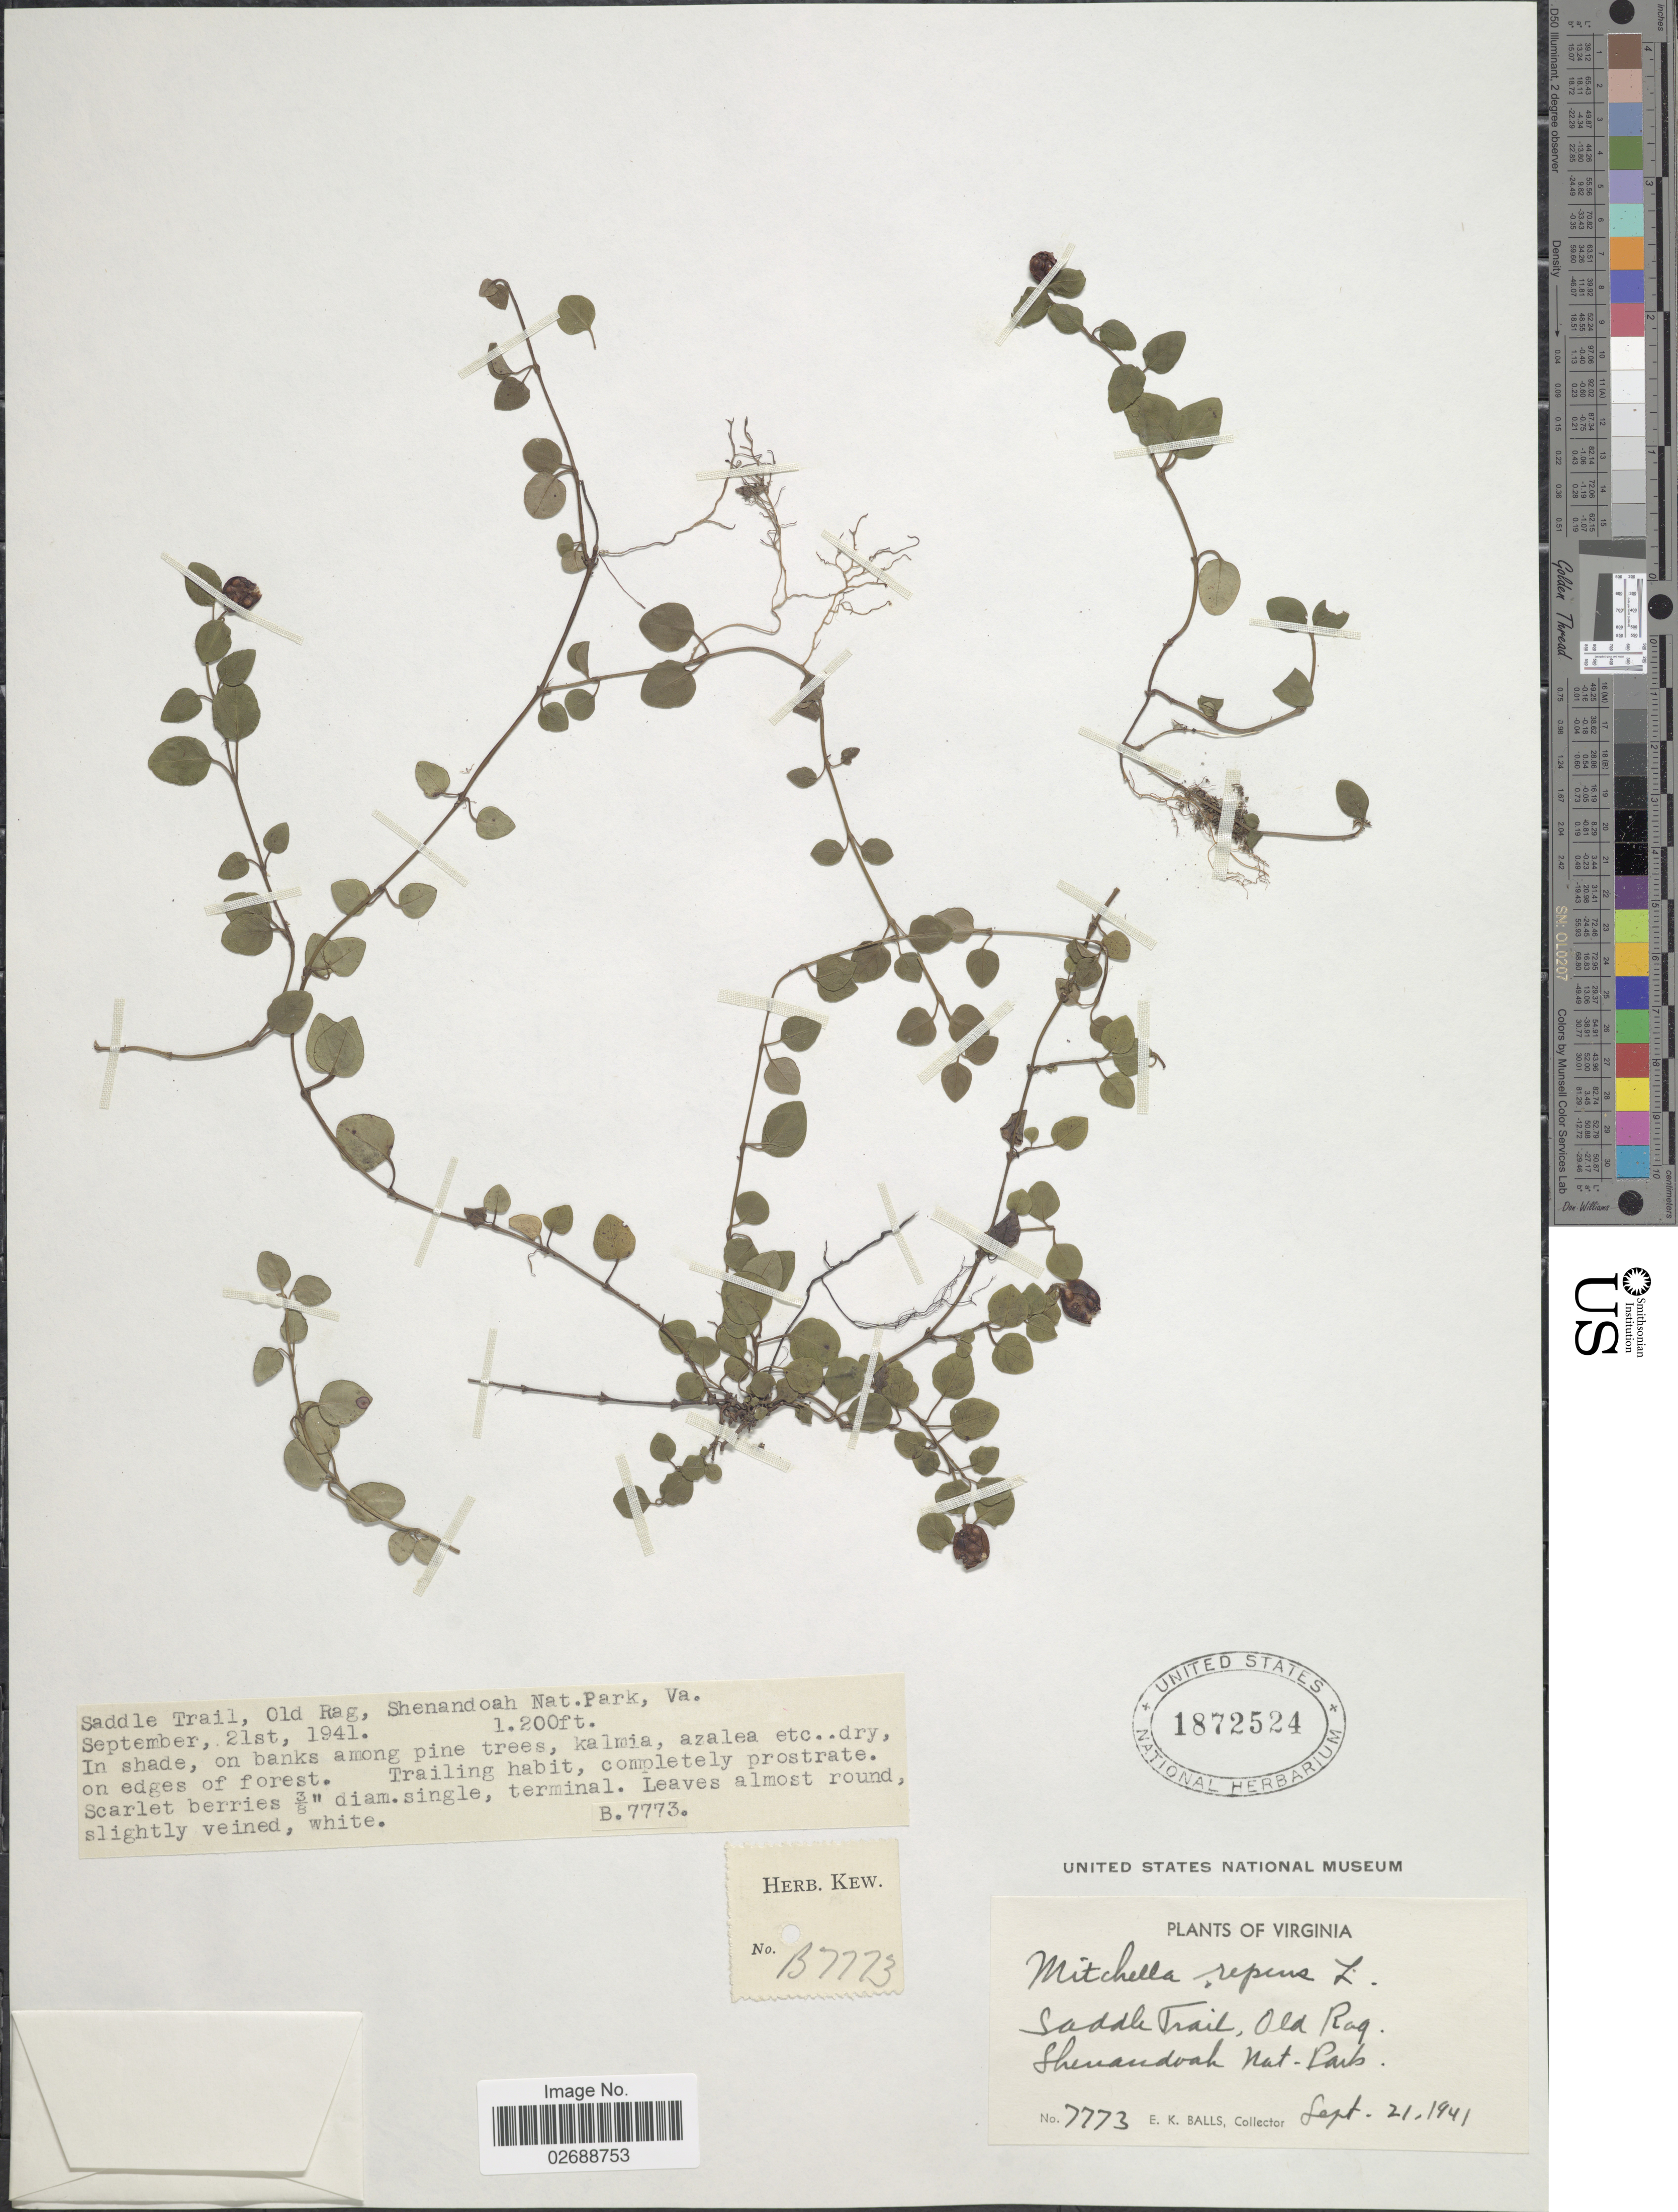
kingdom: Plantae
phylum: Tracheophyta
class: Magnoliopsida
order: Gentianales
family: Rubiaceae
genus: Mitchella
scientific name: Mitchella repens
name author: L.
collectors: E. K. Balls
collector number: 7773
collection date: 1941-09-21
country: United States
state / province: Virginia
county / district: Madison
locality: Saddle Trail, Old Rag, Shenandoah Nat. Park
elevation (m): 366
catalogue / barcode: US 1872524